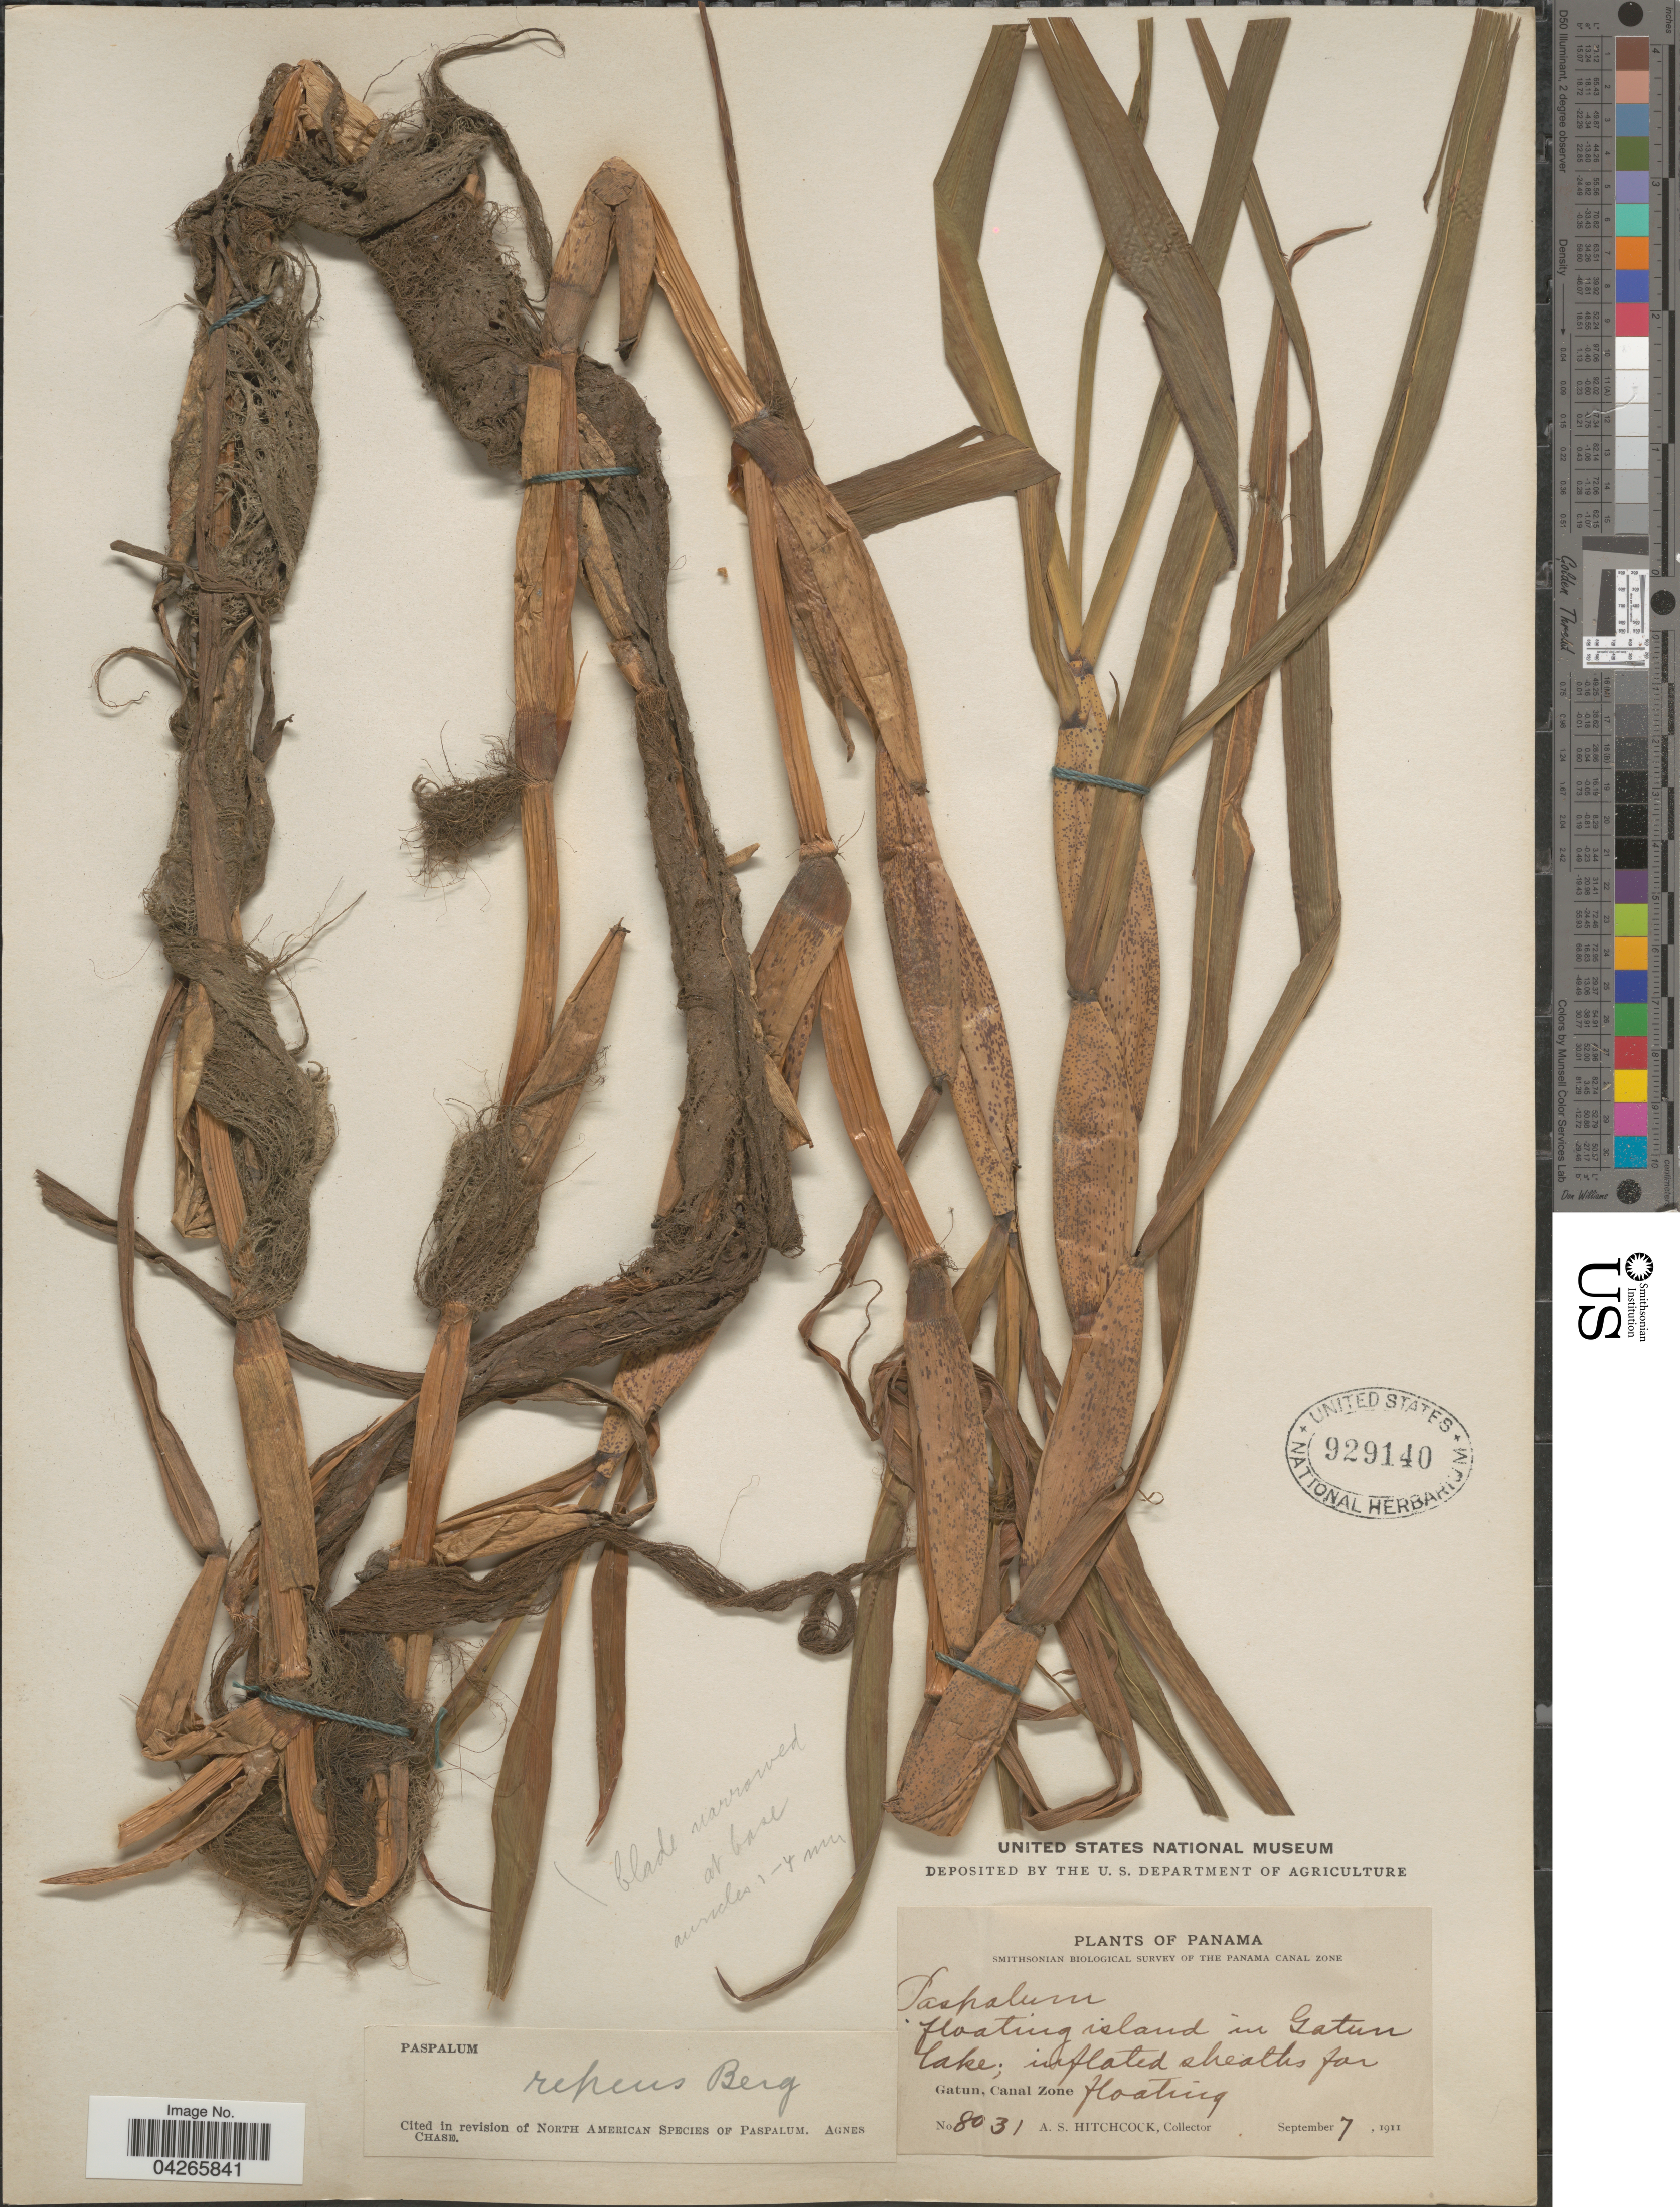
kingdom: Plantae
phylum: Tracheophyta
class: Liliopsida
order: Poales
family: Poaceae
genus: Paspalum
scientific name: Paspalum repens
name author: P.J. Bergius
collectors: A. S. Hitchcock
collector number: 8031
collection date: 1911-09-07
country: Panama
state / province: Colón / Panamá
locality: Smithsonian Biological Survey of the Panama Canal Zone. Floating island in Gatun lake. Gatun, Canal Zone.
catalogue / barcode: US 929140